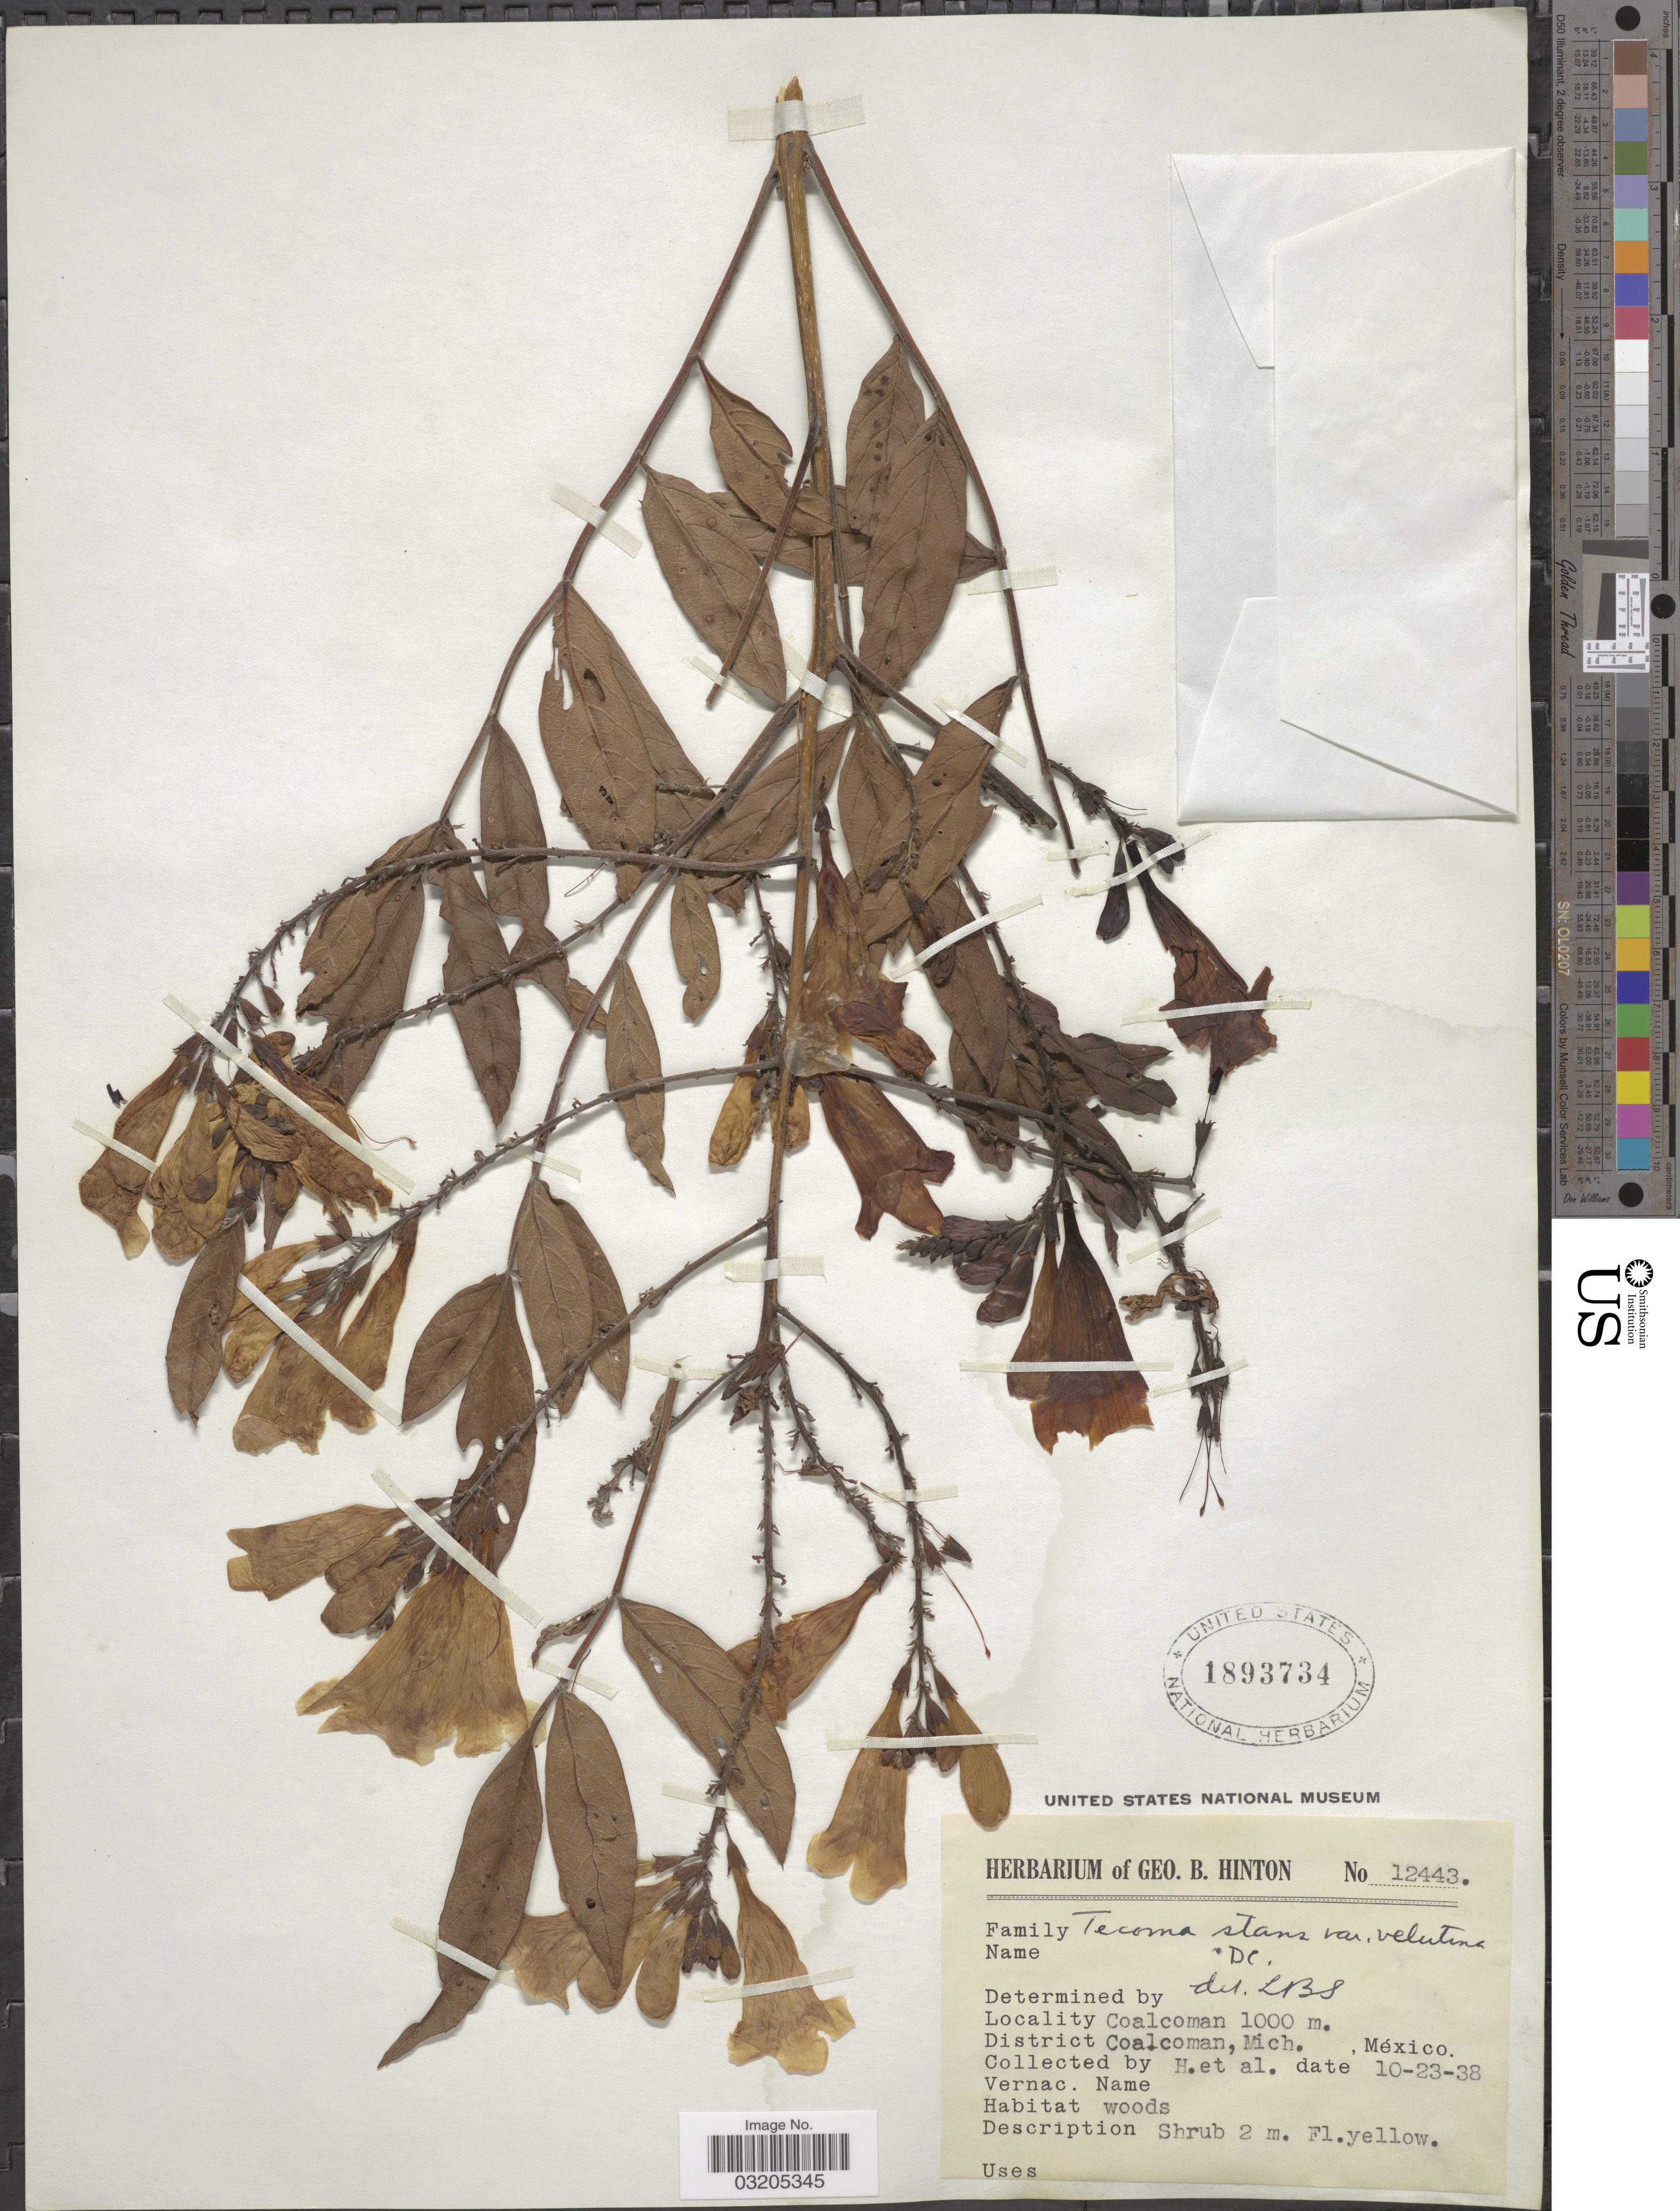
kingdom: Plantae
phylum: Tracheophyta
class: Magnoliopsida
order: Lamiales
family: Bignoniaceae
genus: Tecoma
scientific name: Tecoma stans var. stans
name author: (L.) Juss. ex Kunth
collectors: G. B. Hinton & et al.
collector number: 12443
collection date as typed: Transcribed d/m/y: 23/10/38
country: Mexico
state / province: Michoacán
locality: Coalcoman, District Coalcoman.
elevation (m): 1000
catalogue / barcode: US 1893734